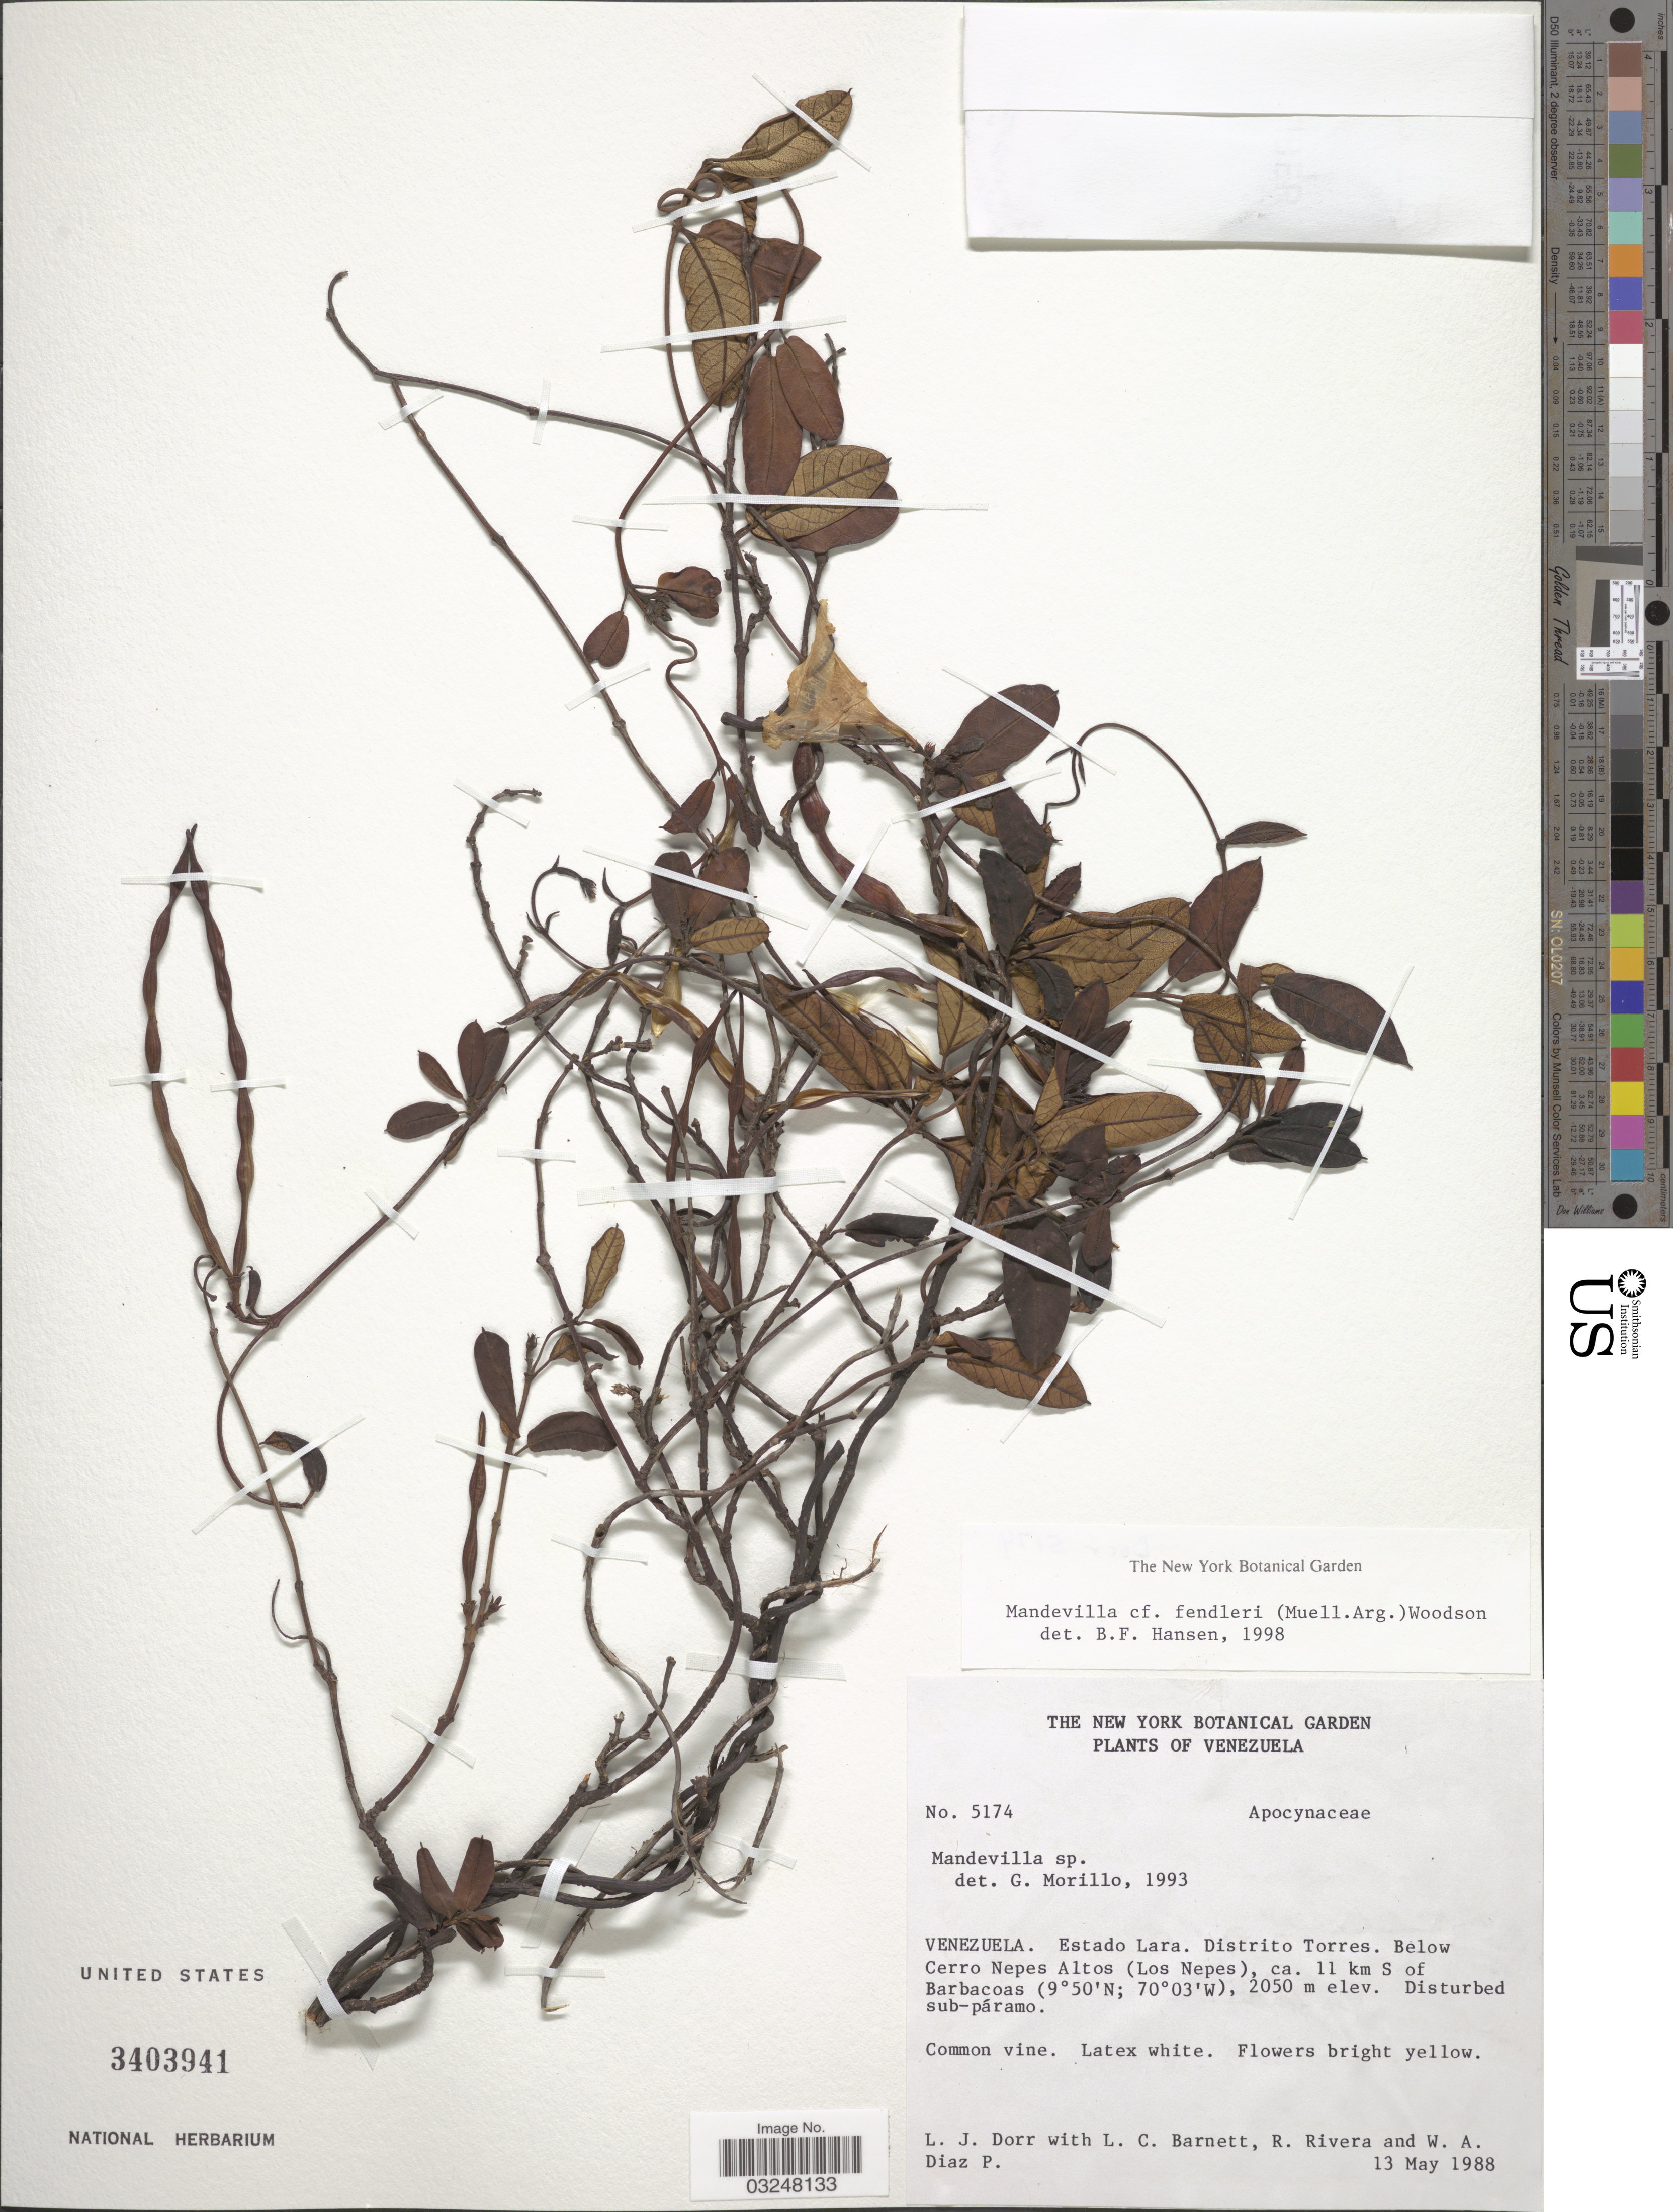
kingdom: Plantae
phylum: Tracheophyta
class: Magnoliopsida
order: Gentianales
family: Apocynaceae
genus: Mandevilla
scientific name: Mandevilla speciosa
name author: (Kunth) J.F. Morales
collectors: L. J. Dorr, L. C. Barnett, R. Rivera & W. Díaz P.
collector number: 5174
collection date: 1988-05-13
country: Venezuela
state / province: Lara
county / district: Torres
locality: Below Cerro Nepes Altos (Los Nepes), ca. 11 km S of Barbacoas.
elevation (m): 2050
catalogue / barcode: US 3403941